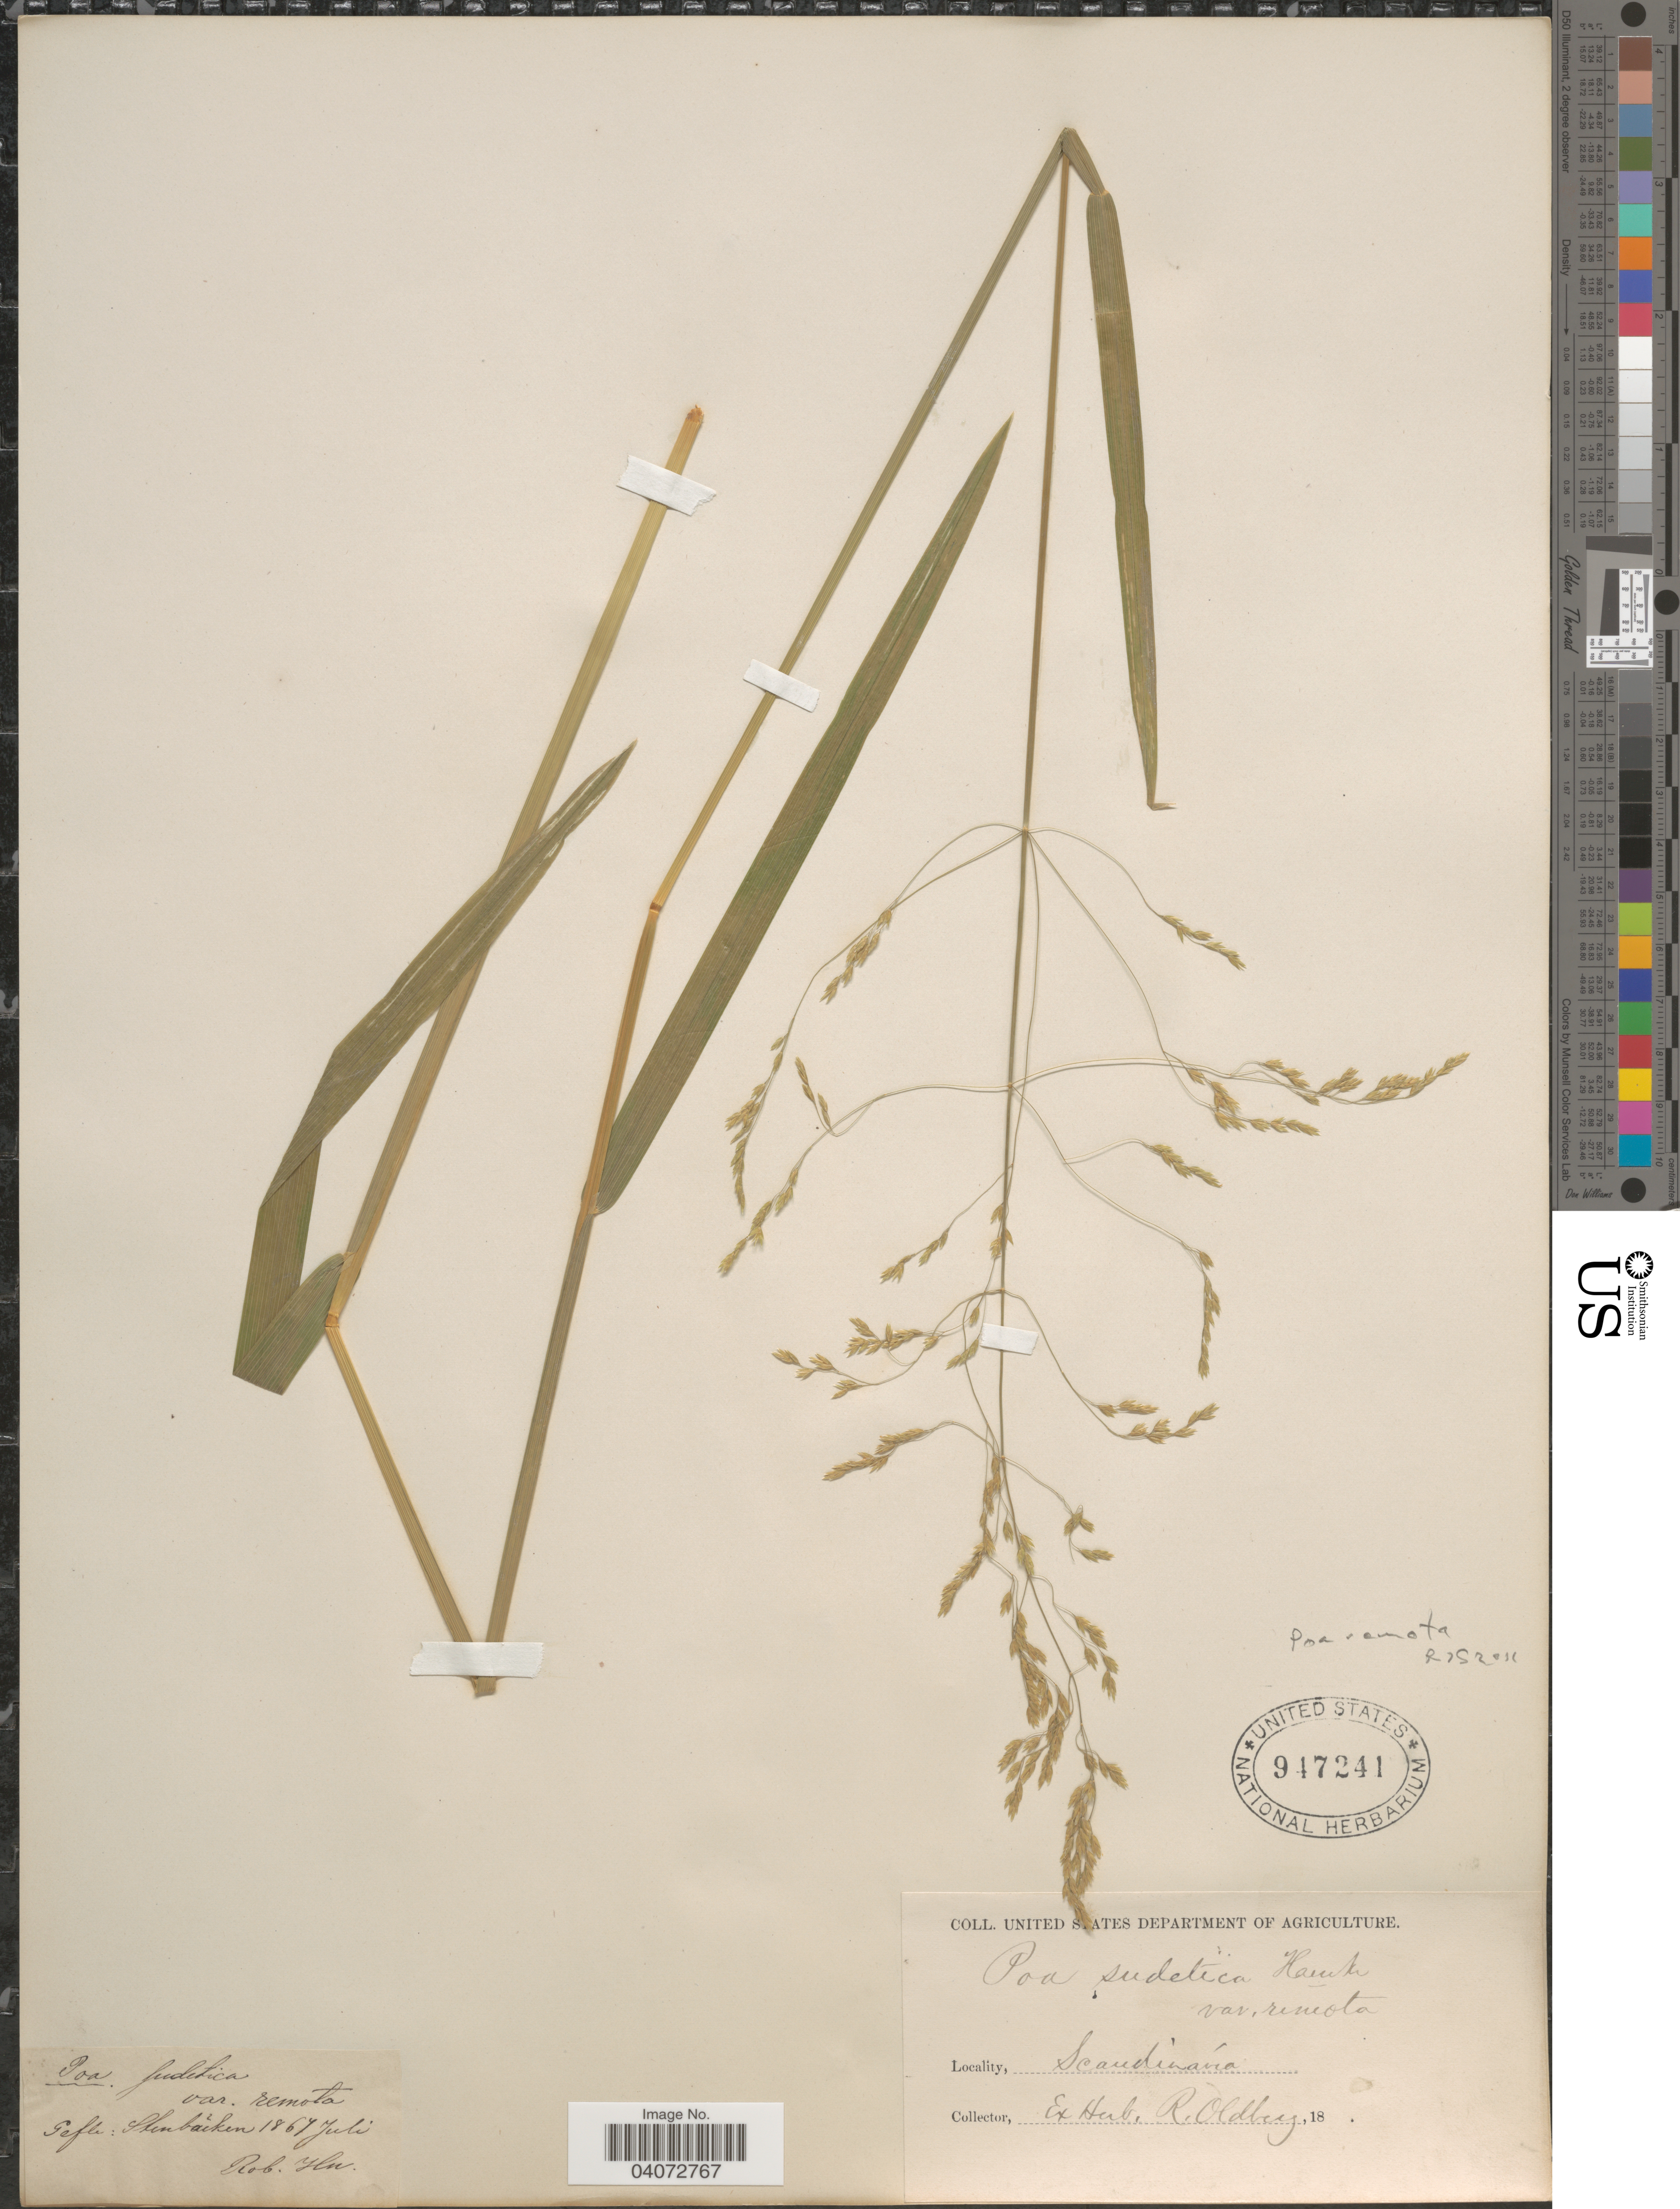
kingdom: Plantae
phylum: Tracheophyta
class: Liliopsida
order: Poales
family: Poaceae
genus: Poa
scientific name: Poa remota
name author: Forselles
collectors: R. Hn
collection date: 1867-07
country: Sweden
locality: Scandinavia. Gefle: Stenbacken.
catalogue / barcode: US 947241